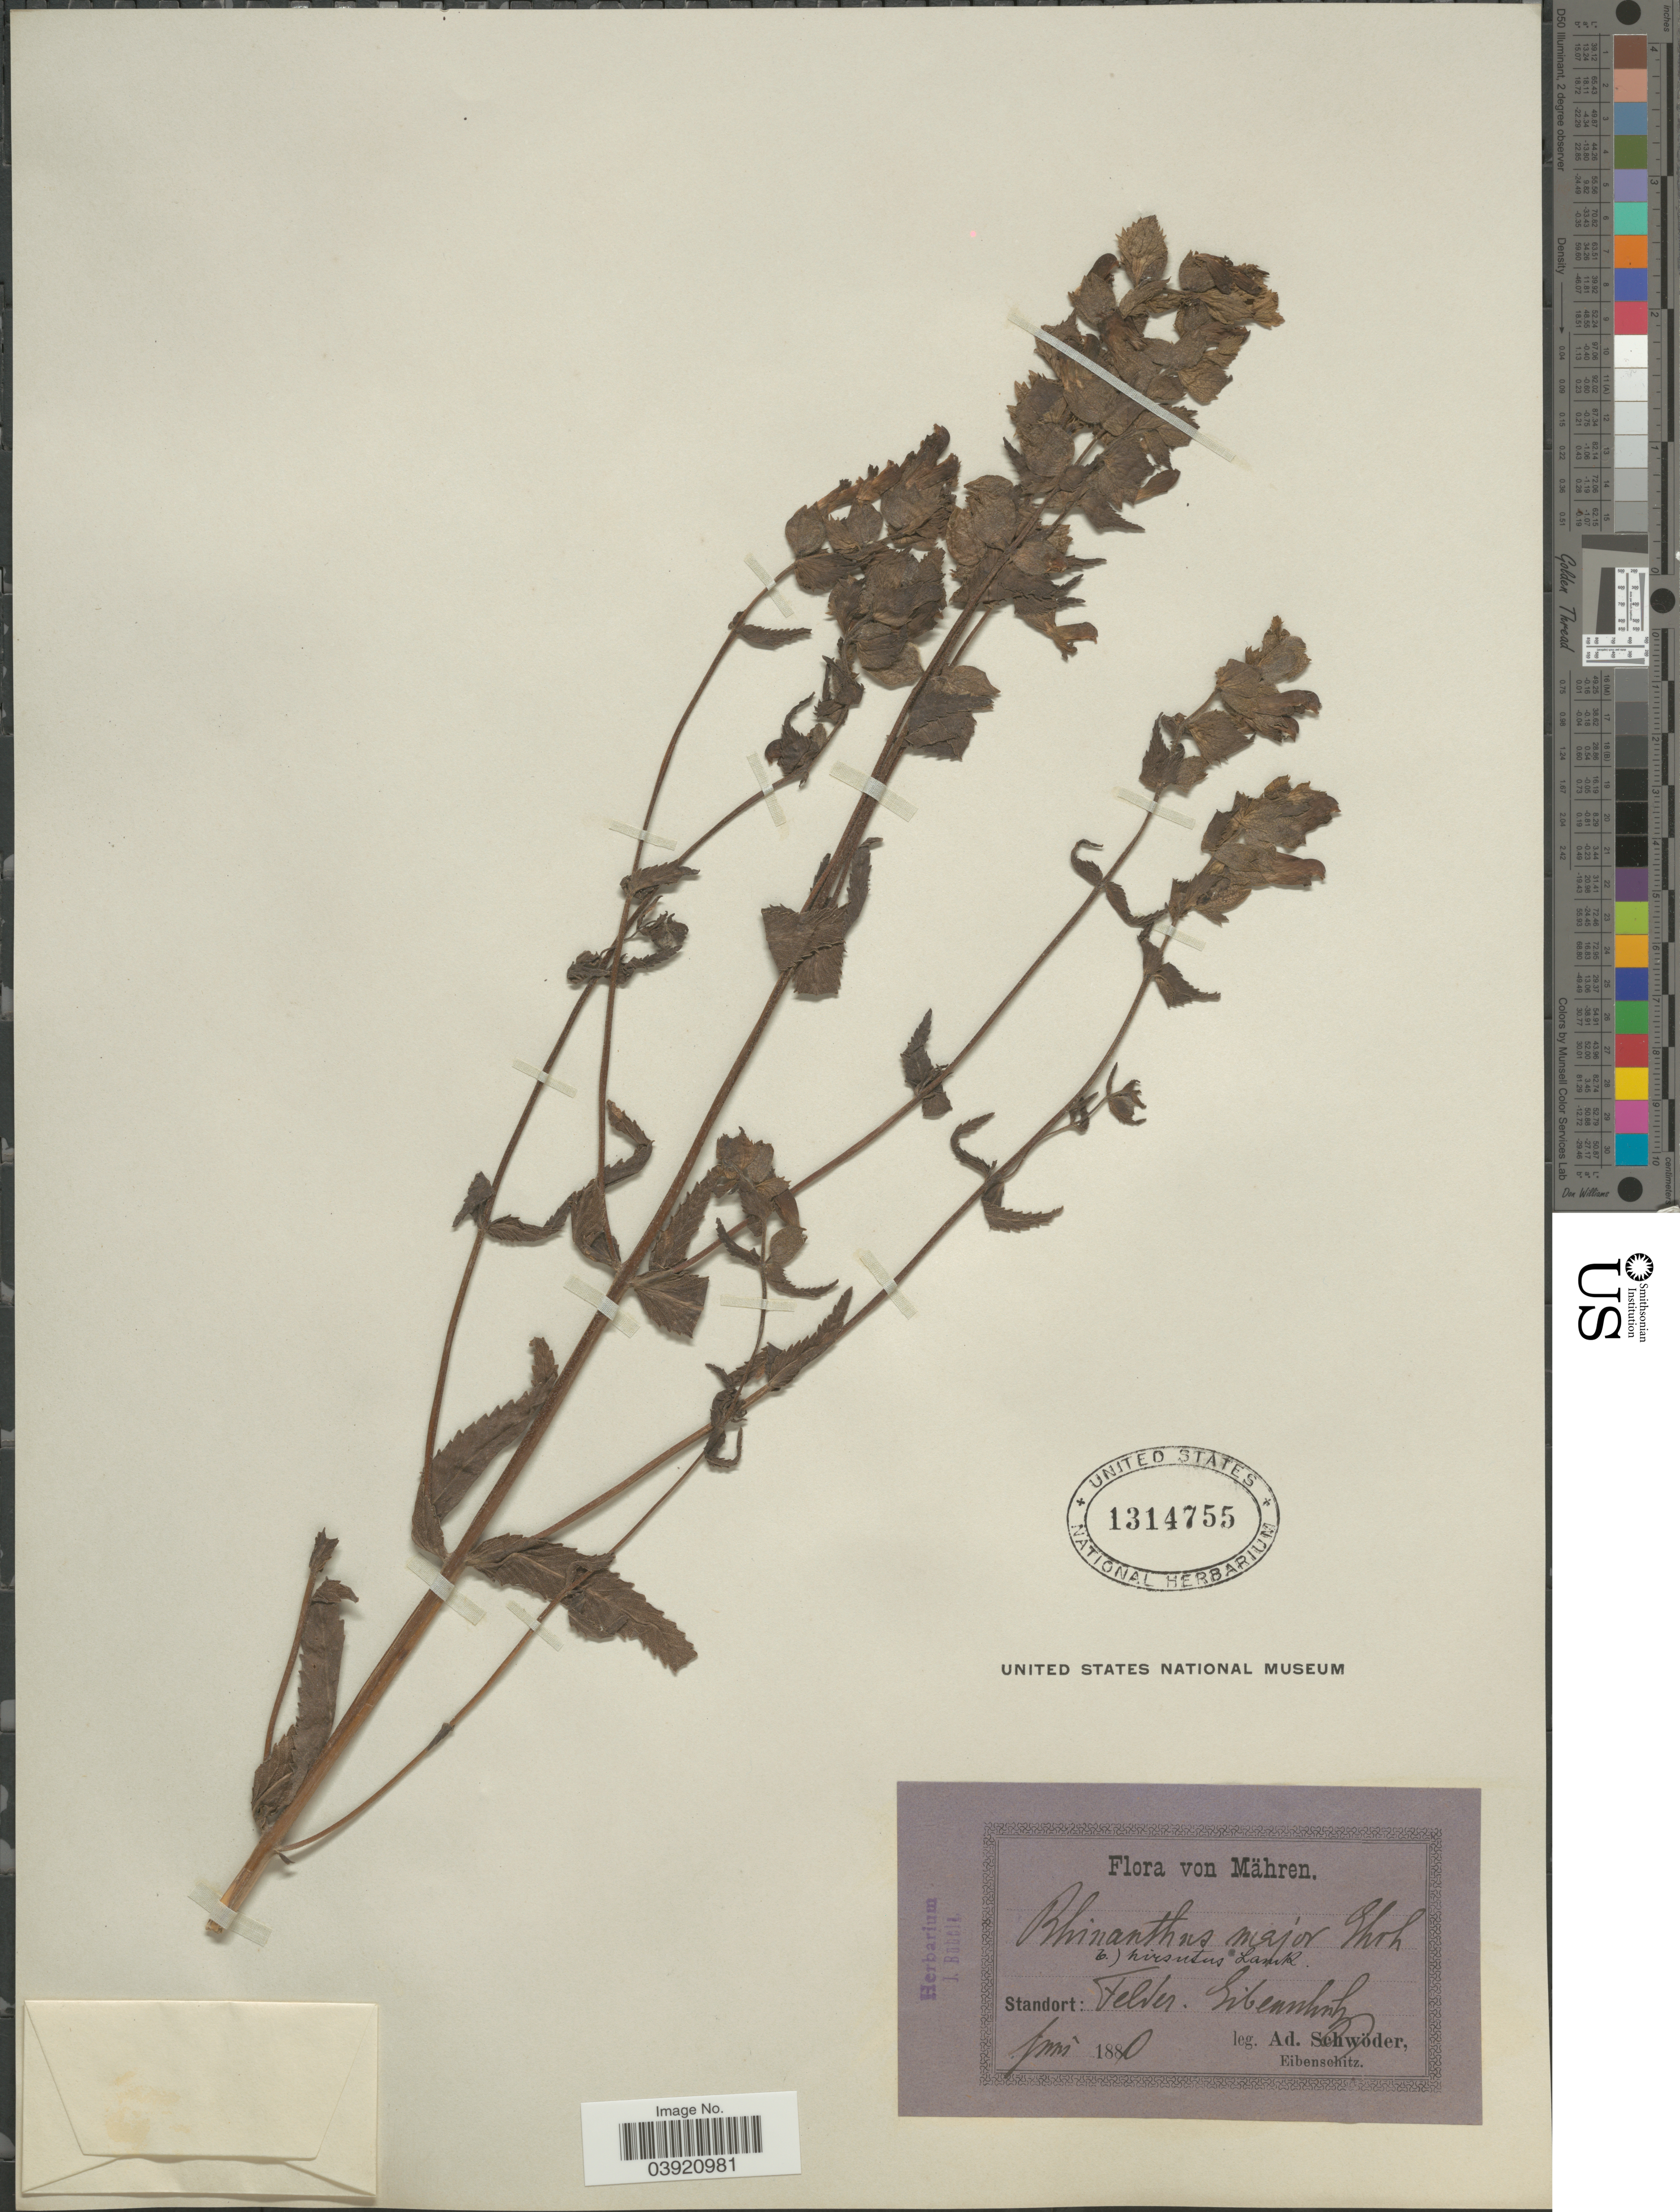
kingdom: Plantae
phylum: Tracheophyta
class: Magnoliopsida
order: Lamiales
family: Orobanchaceae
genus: Rhinanthus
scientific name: Rhinanthus major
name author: L.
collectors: A. Schwoder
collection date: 1880-06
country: Czechia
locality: Mähren. Felder. Sibennlinh [interpreted].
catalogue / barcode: US 1314755